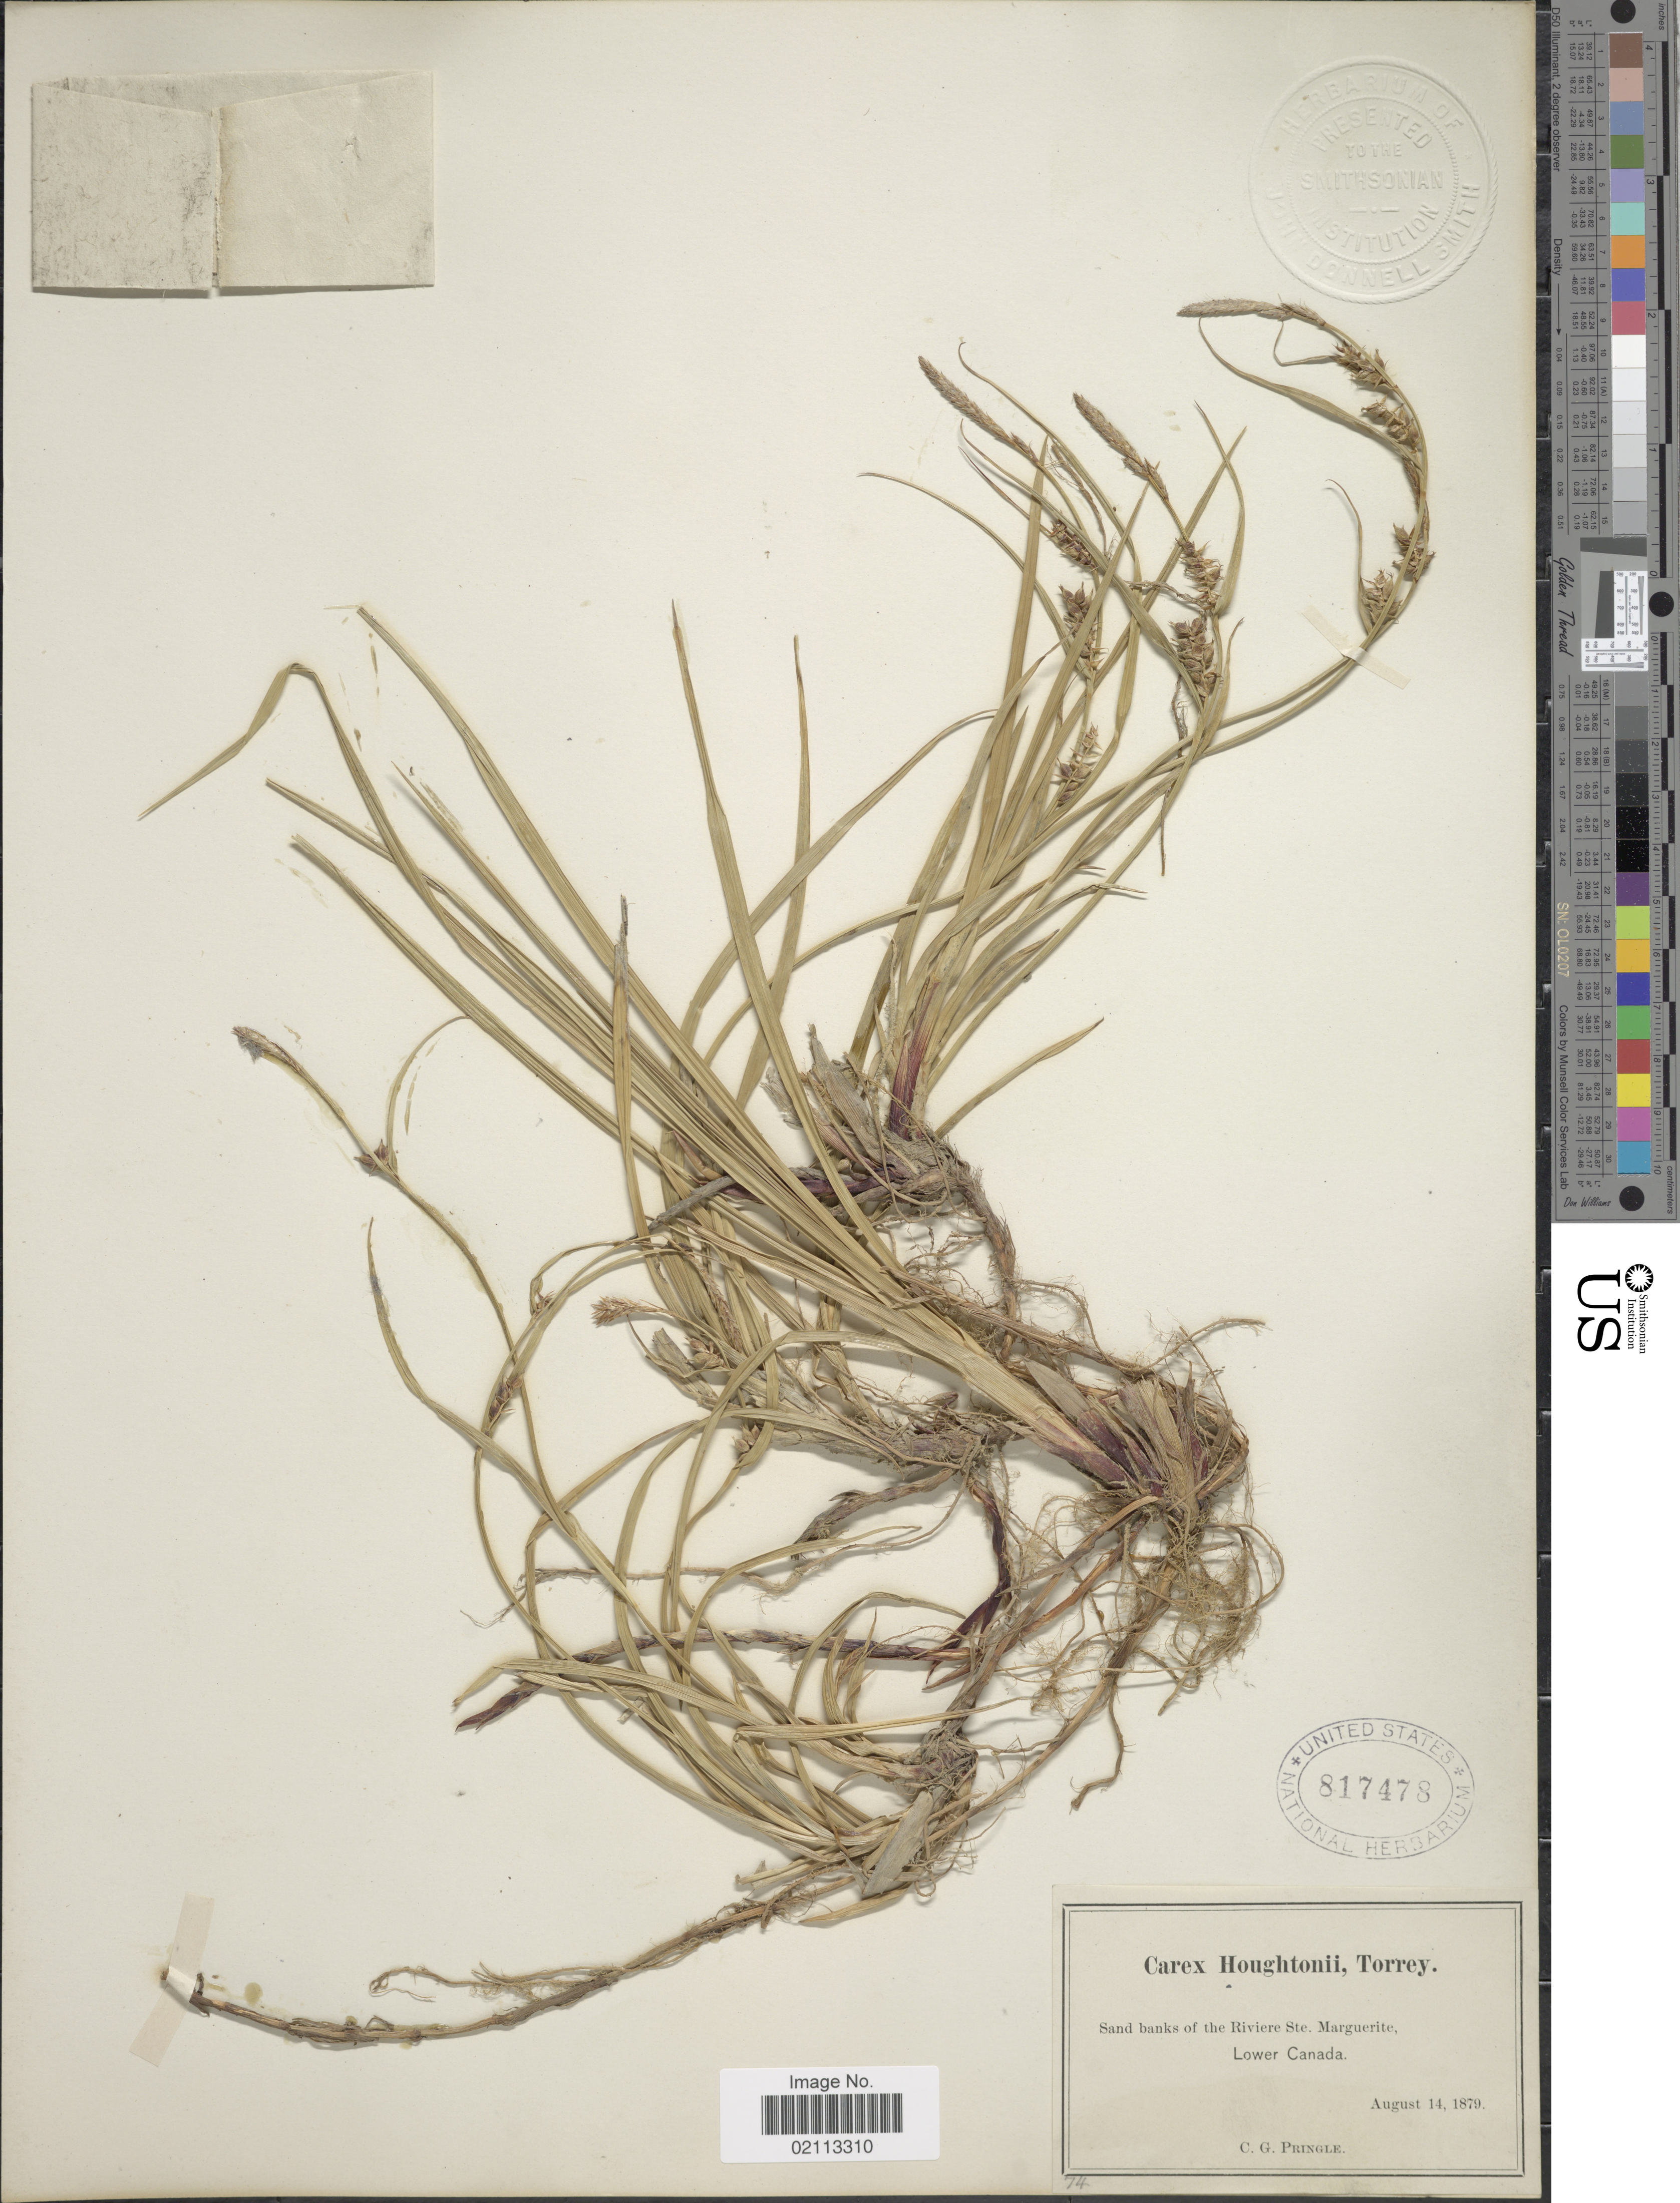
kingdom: Plantae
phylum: Tracheophyta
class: Liliopsida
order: Poales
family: Cyperaceae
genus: Carex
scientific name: Carex houghtoniana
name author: Torr. ex Dewey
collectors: C. G. Pringle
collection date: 1879-08-14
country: Canada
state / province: Quebec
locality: Sand banks of the Riviere Ste Marguerite, Lower Canada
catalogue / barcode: US 817478